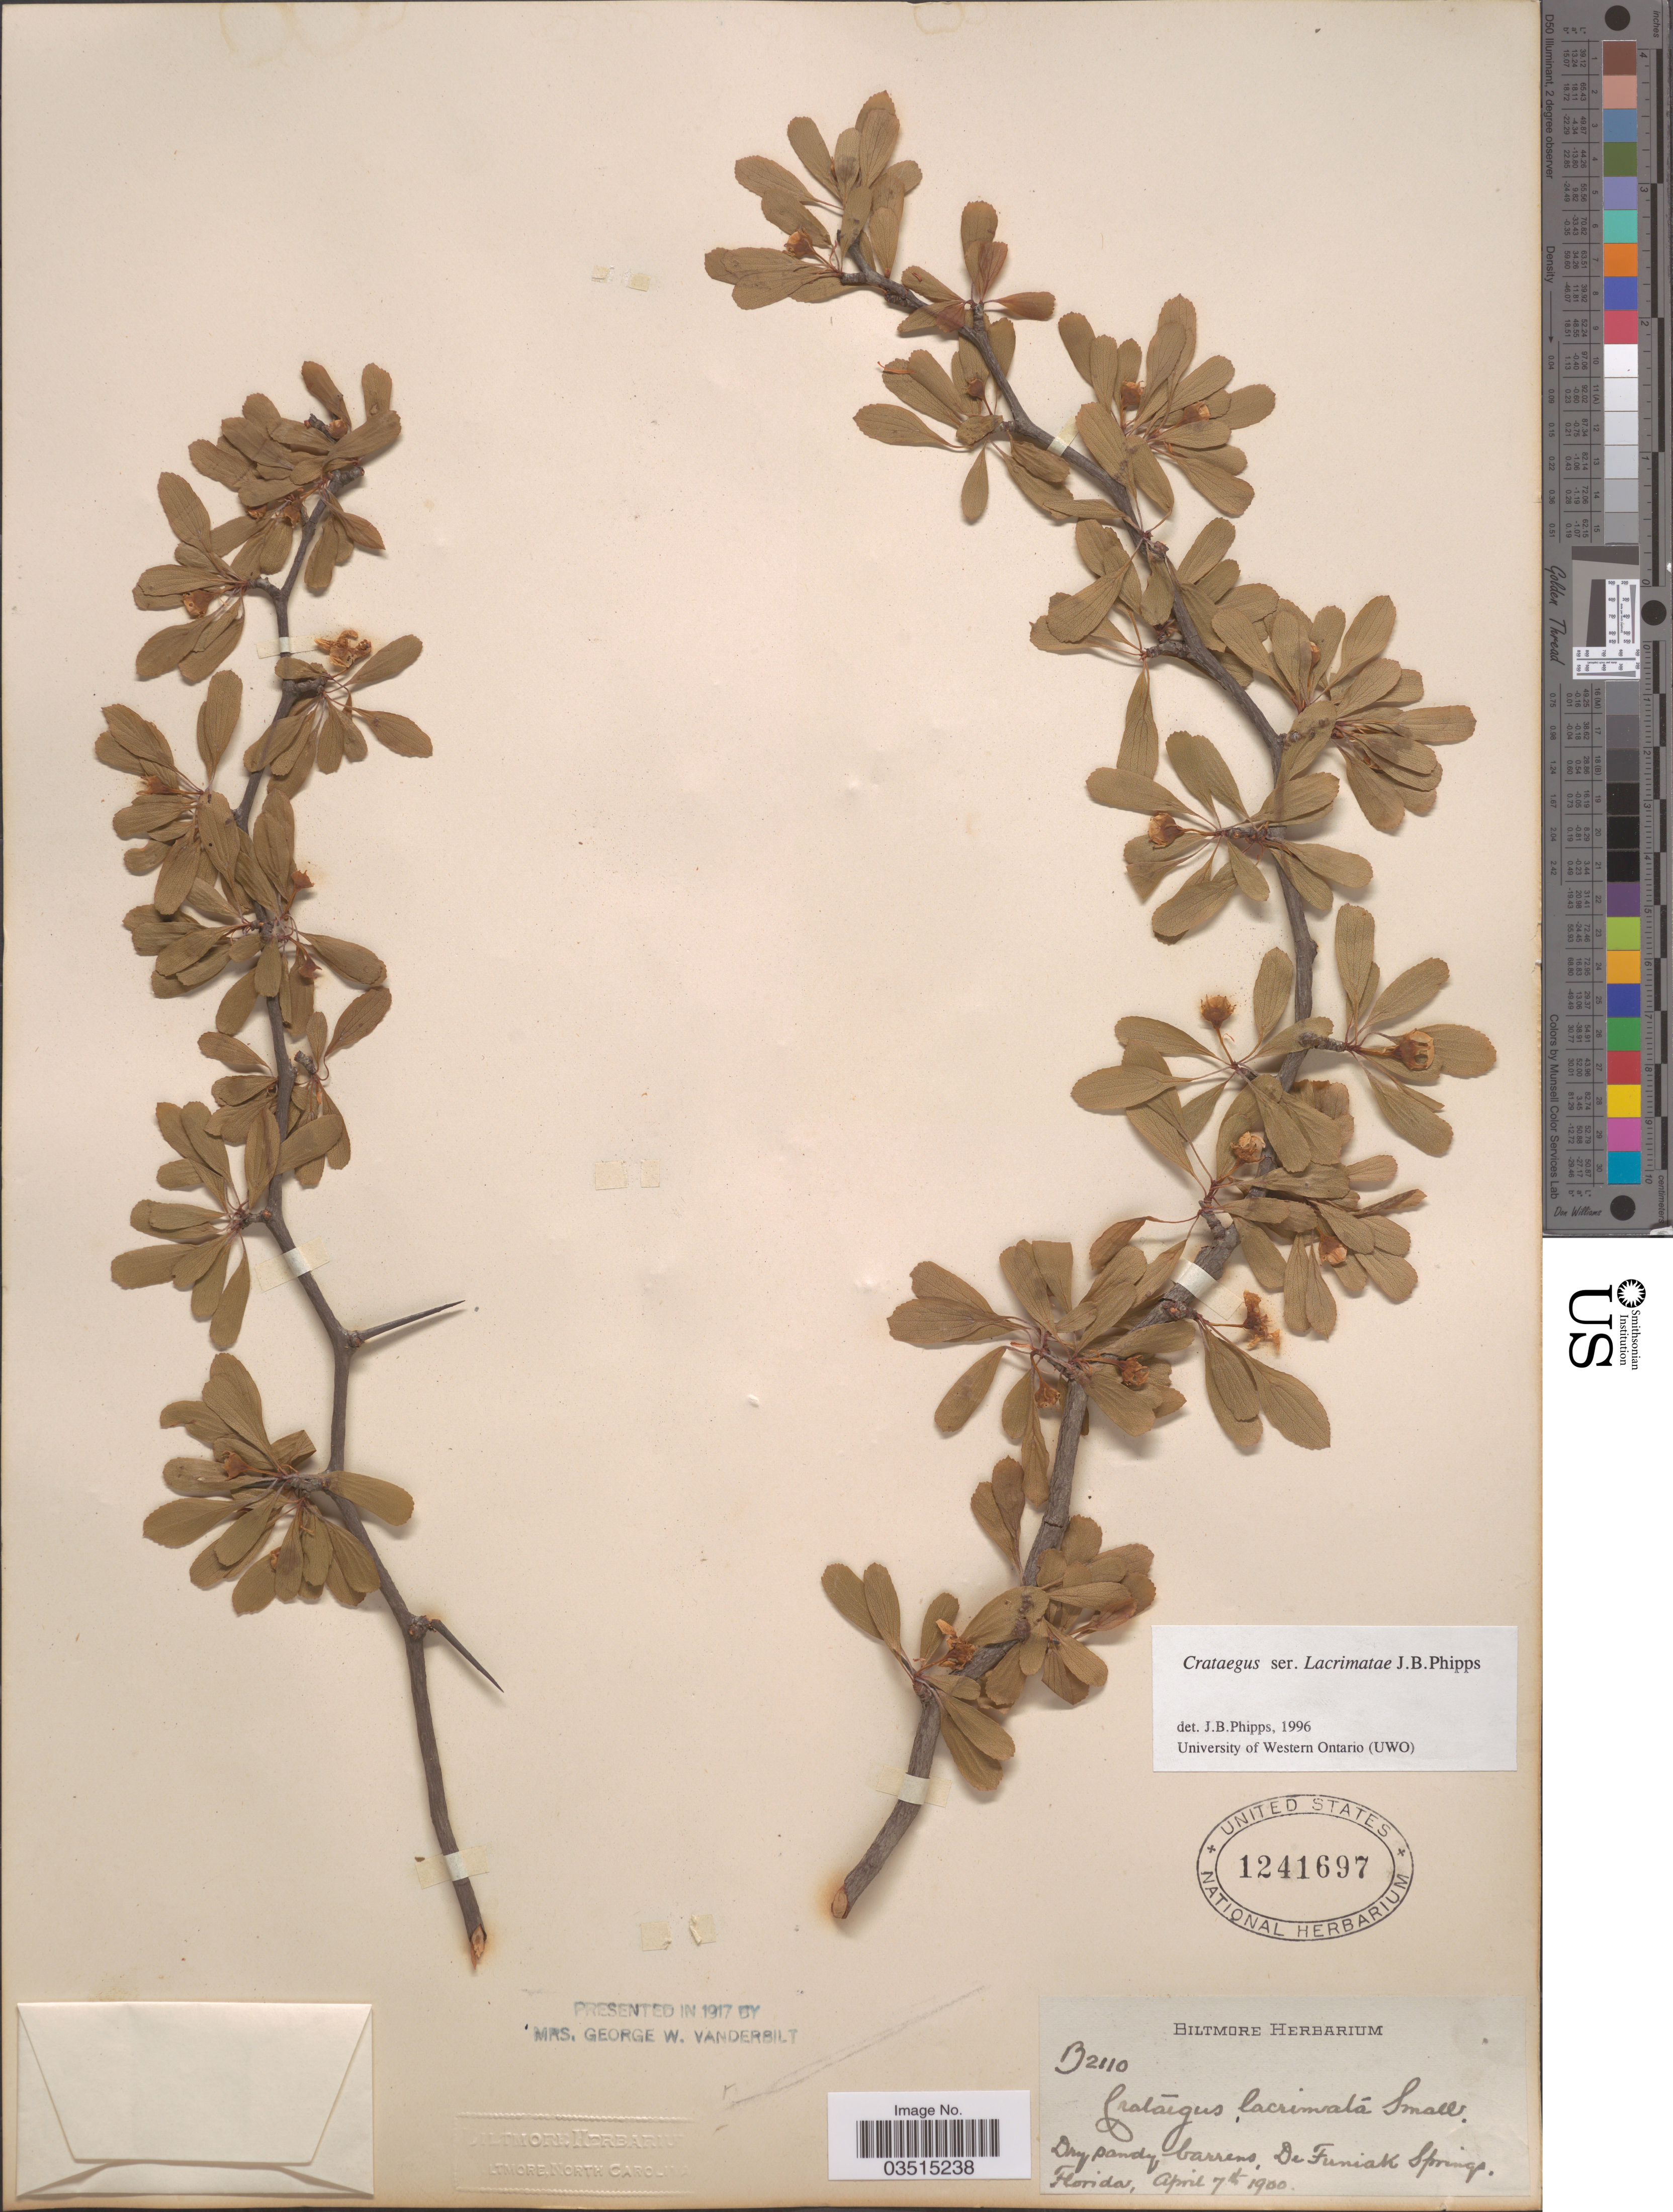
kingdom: Plantae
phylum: Tracheophyta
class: Magnoliopsida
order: Rosales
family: Rosaceae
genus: Crataegus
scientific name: Crataegus lacrimata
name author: Small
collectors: ex herb. Biltmore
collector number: B2110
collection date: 1900-04-07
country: United States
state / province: Florida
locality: De Funiak Springs.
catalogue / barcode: US 1241697